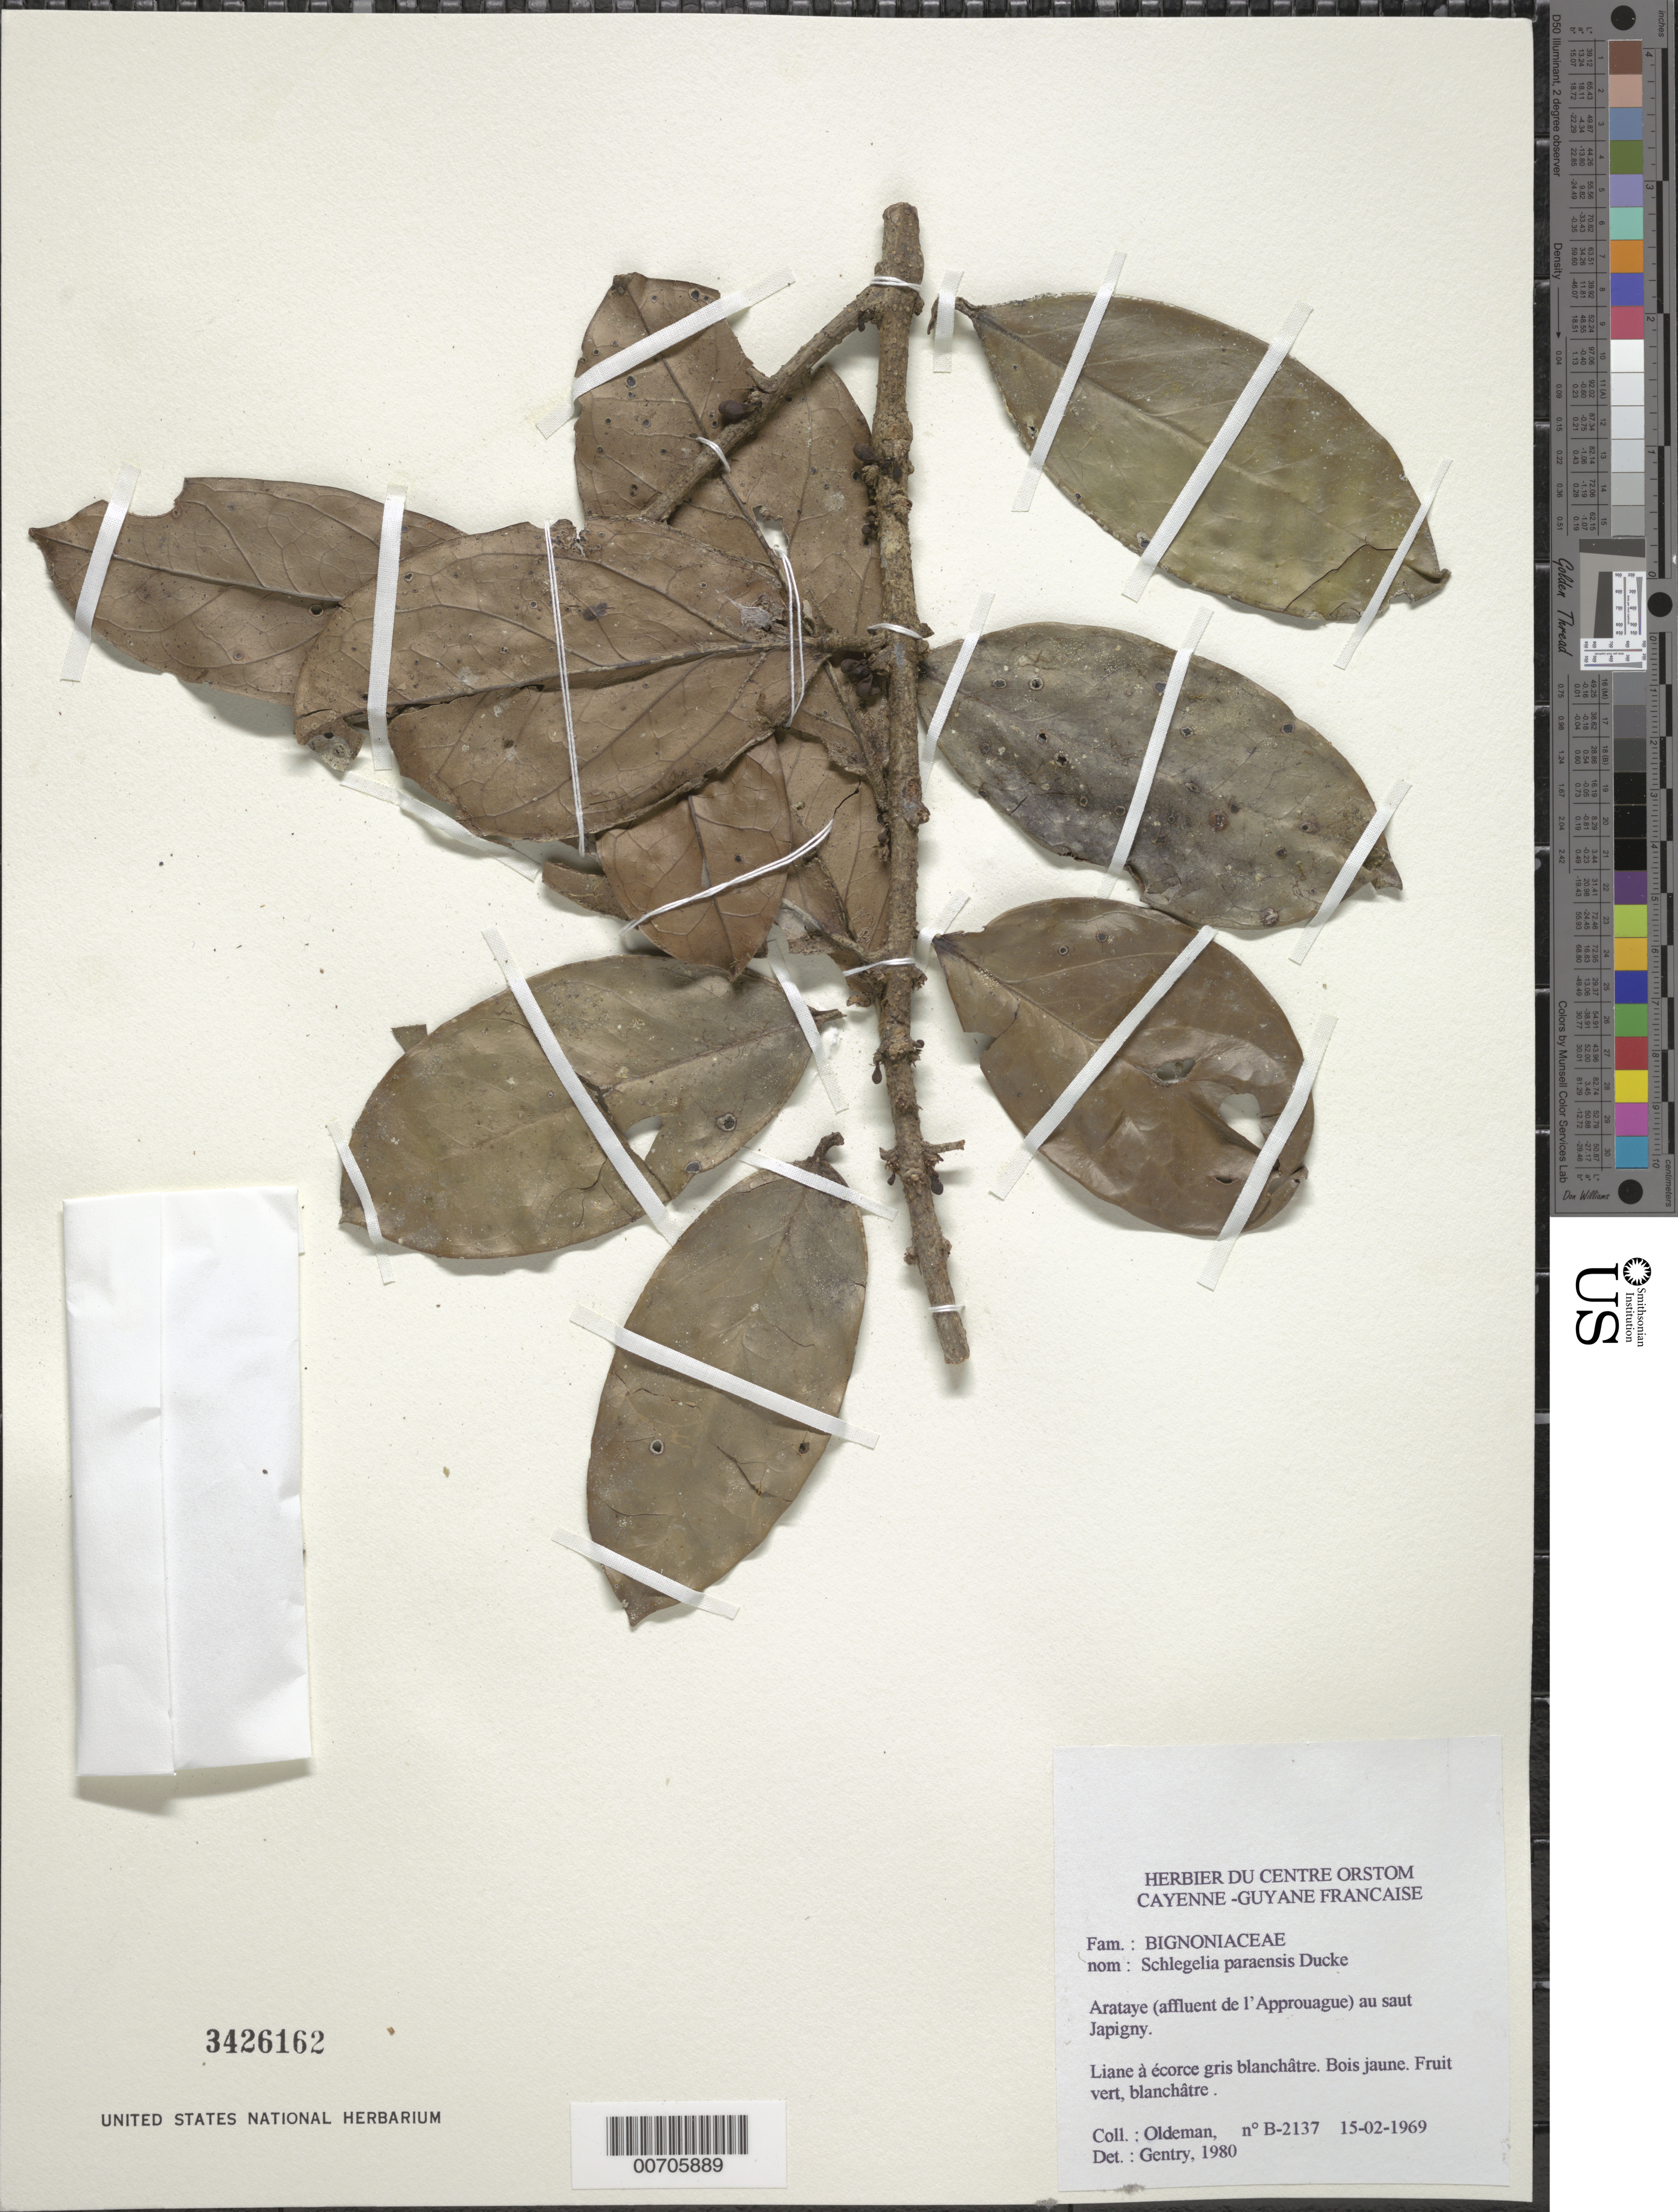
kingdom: Plantae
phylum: Tracheophyta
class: Magnoliopsida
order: Lamiales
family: Schlegeliaceae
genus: Schlegelia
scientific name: Schlegelia paraensis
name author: Ducke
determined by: Gentry, A. H.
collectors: R. Oldeman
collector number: B 2137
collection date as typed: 15-Feb-69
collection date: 1969-02-15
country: French Guiana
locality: Rivière Arataye (affluent de l'Approuague), au saut Japigny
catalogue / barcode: US 3426162